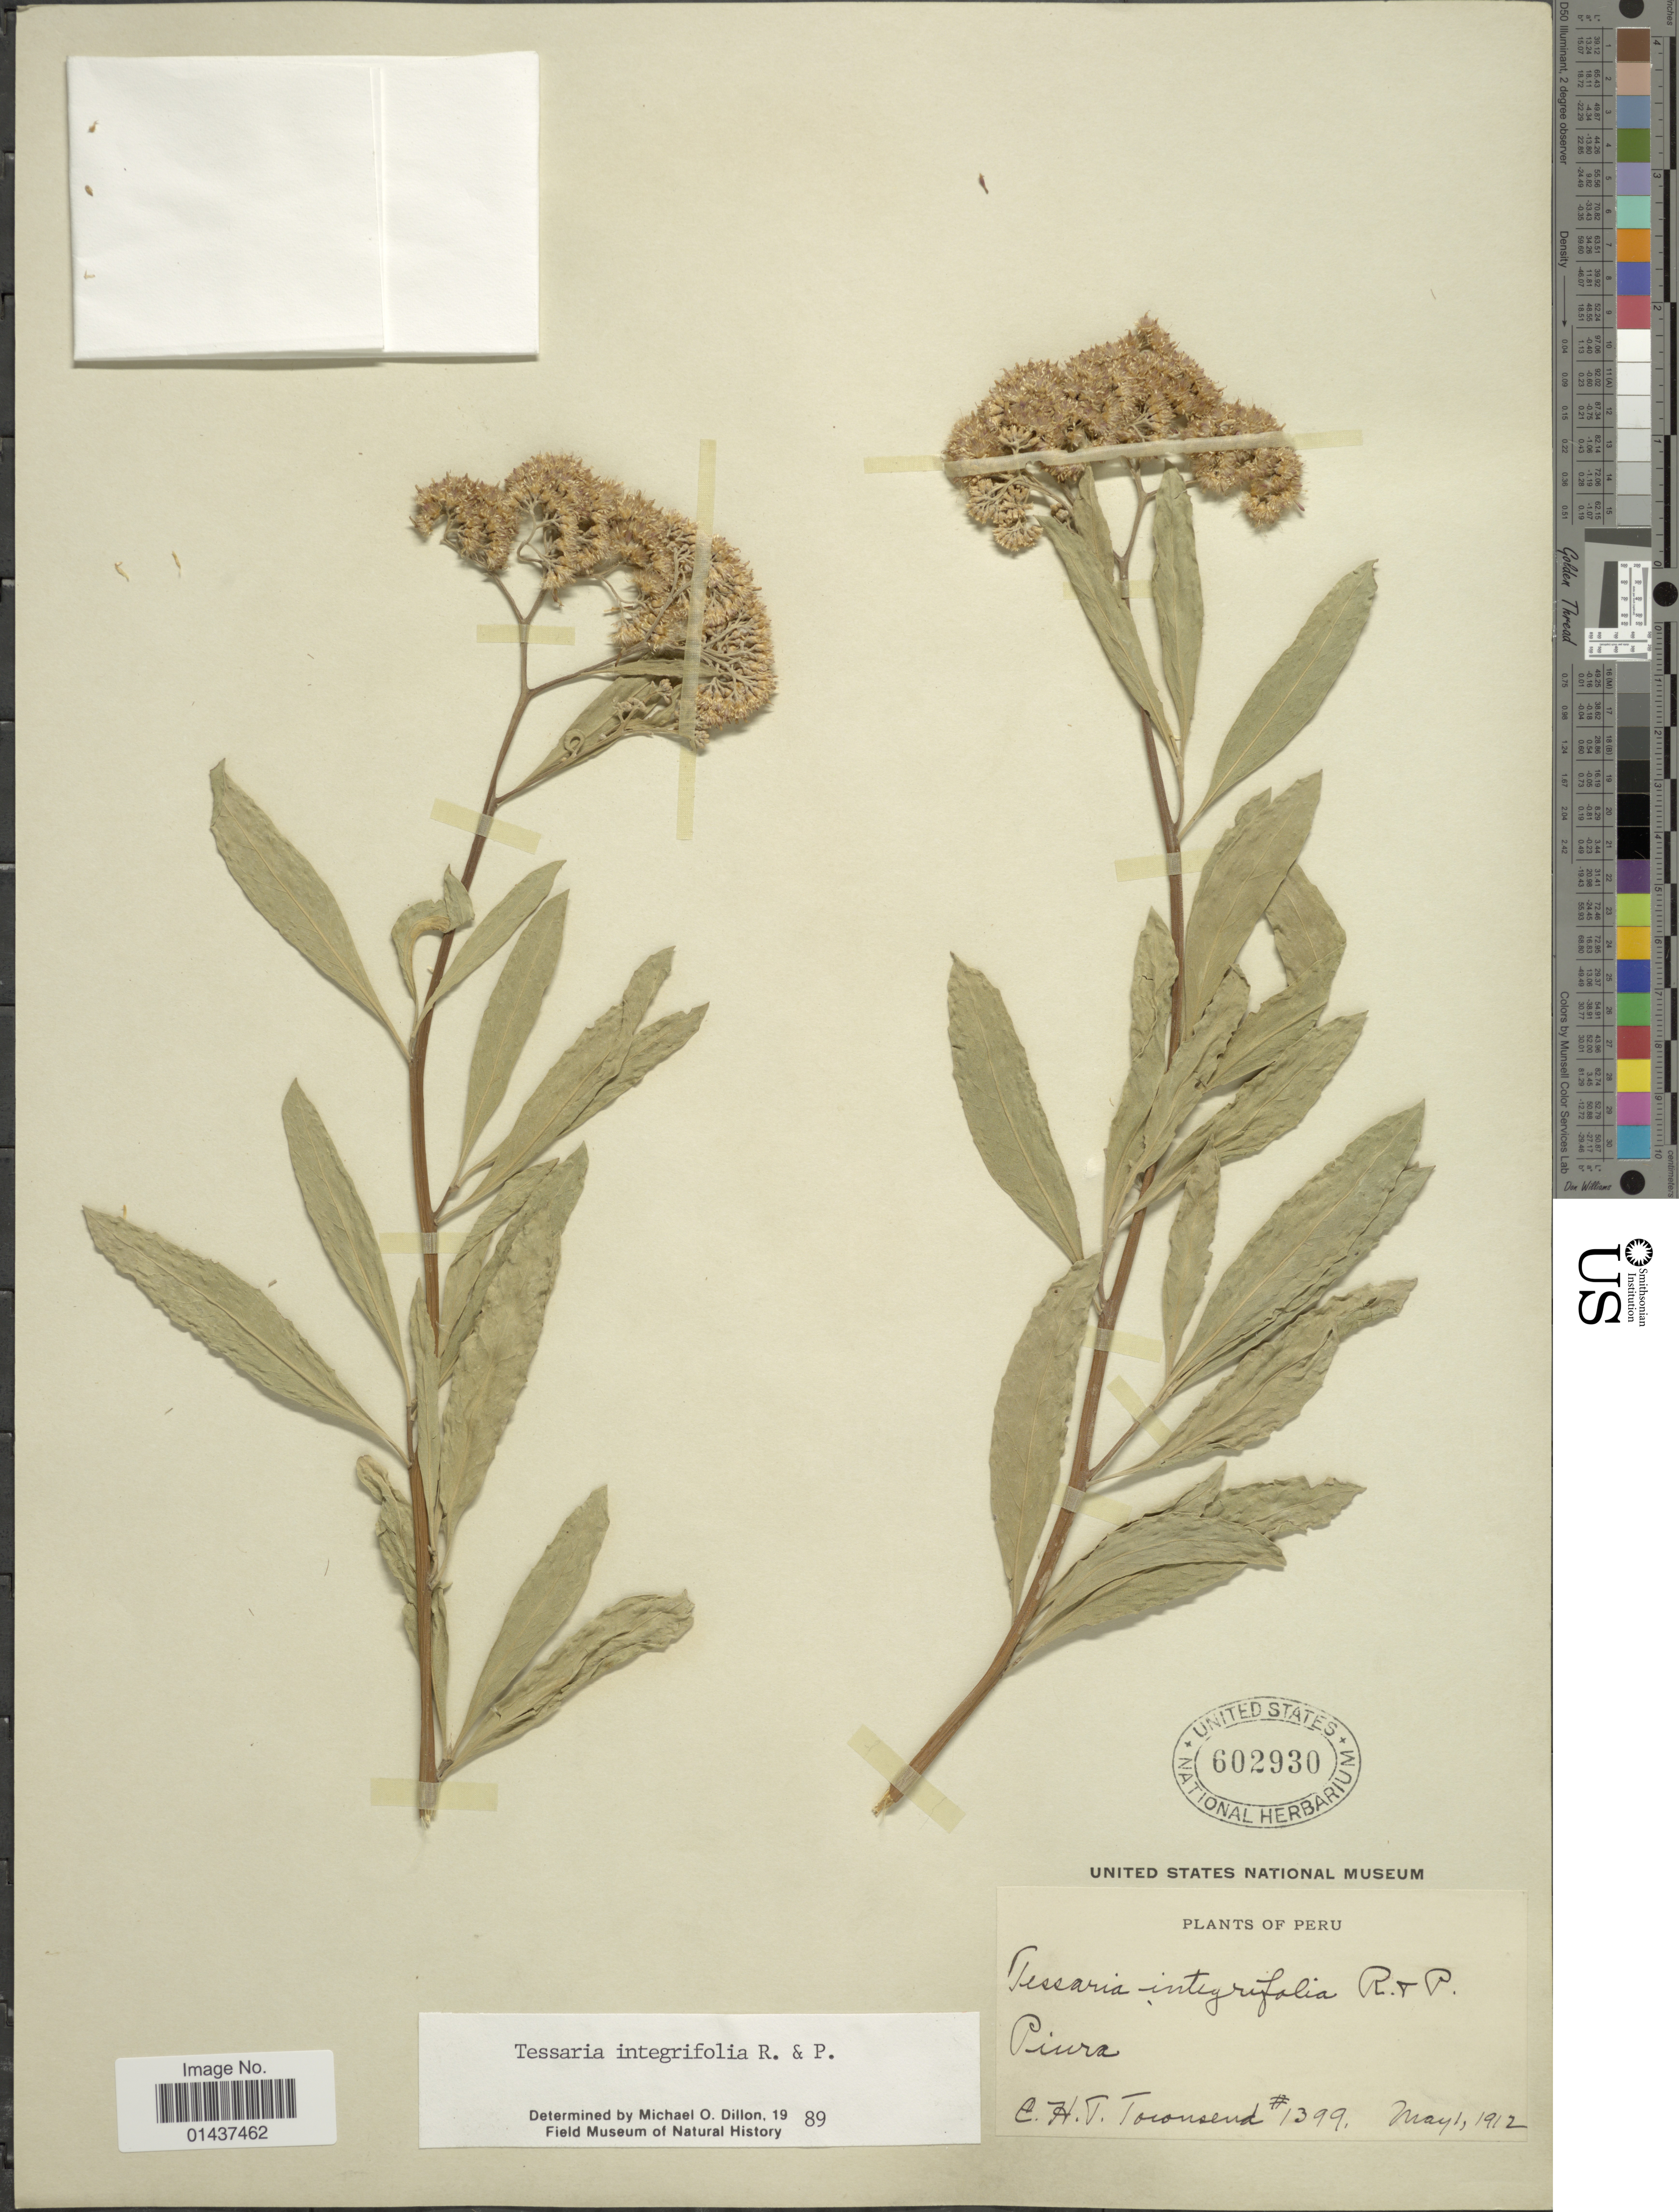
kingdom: Plantae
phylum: Tracheophyta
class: Magnoliopsida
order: Asterales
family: Asteraceae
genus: Tessaria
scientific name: Tessaria integrifolia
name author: Ruiz & Pav.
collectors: C. H. T. Townsend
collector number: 1399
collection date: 1912-05-01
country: Peru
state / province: Piura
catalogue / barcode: US 602930